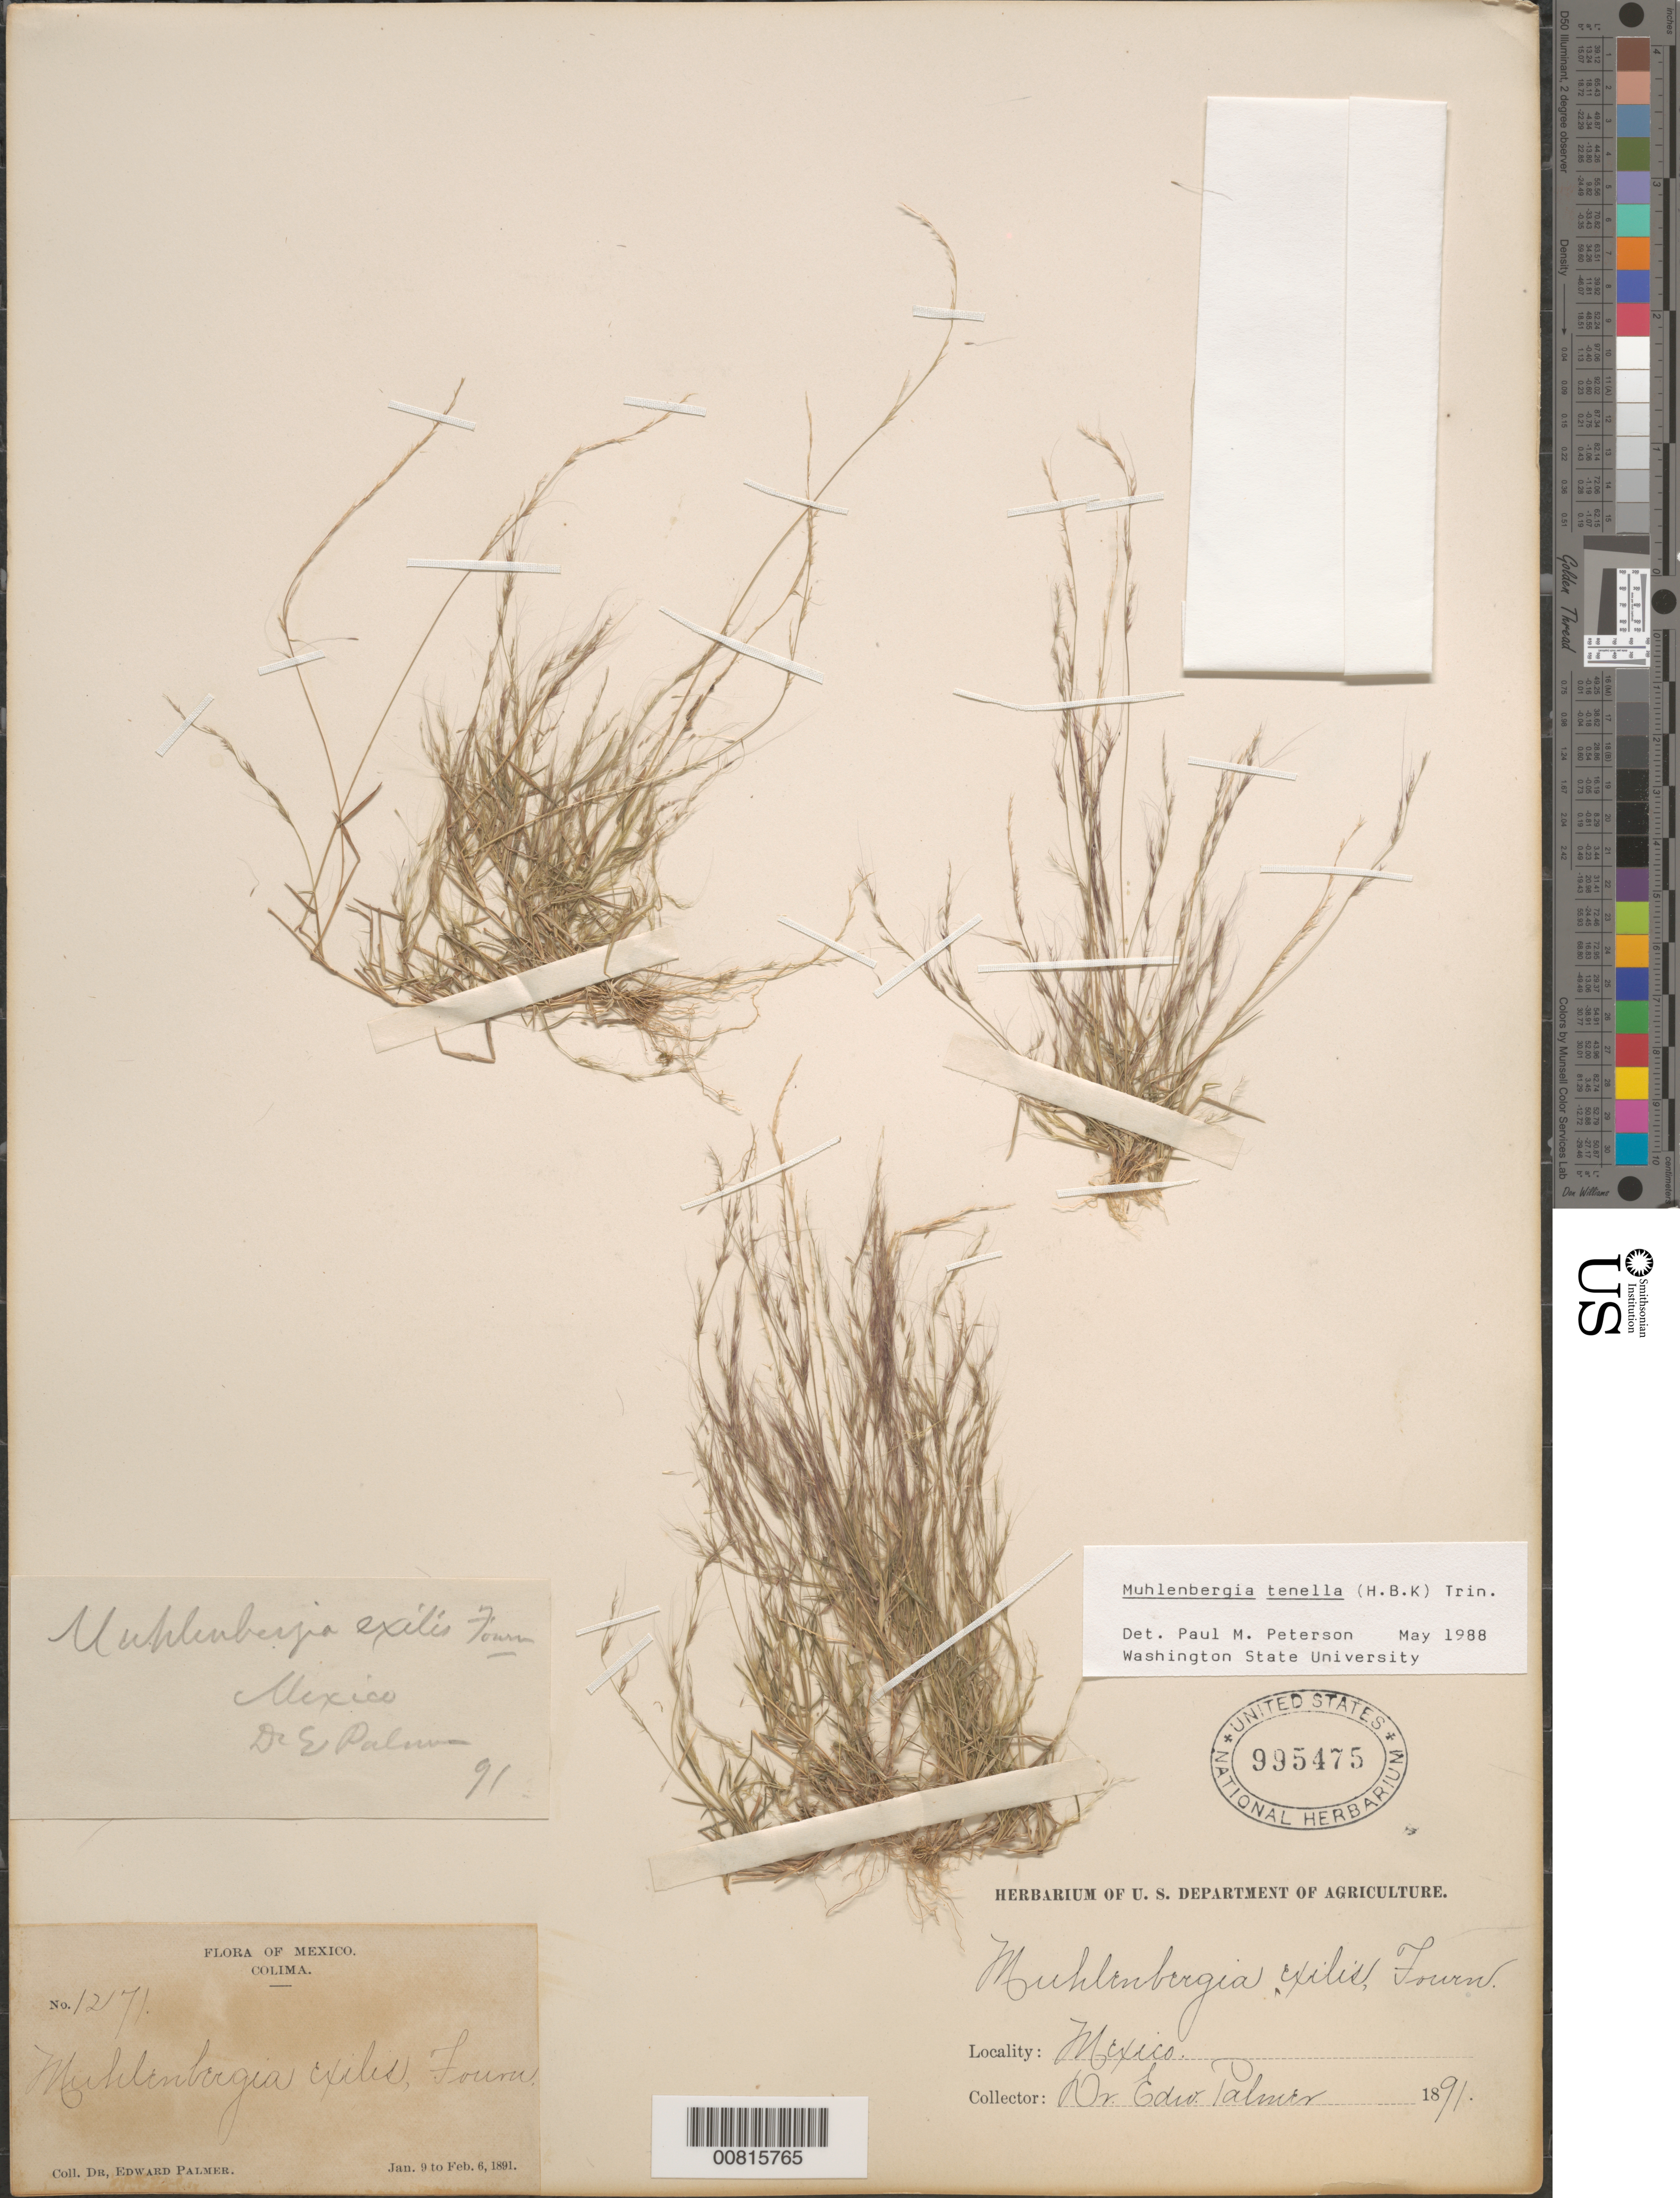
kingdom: Plantae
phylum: Tracheophyta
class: Liliopsida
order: Poales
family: Poaceae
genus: Muhlenbergia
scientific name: Muhlenbergia tenella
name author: (Kunth) Trin.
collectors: E. Palmer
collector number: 12171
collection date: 1891-01-09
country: Mexico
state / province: Colima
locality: Colima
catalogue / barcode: US 995475